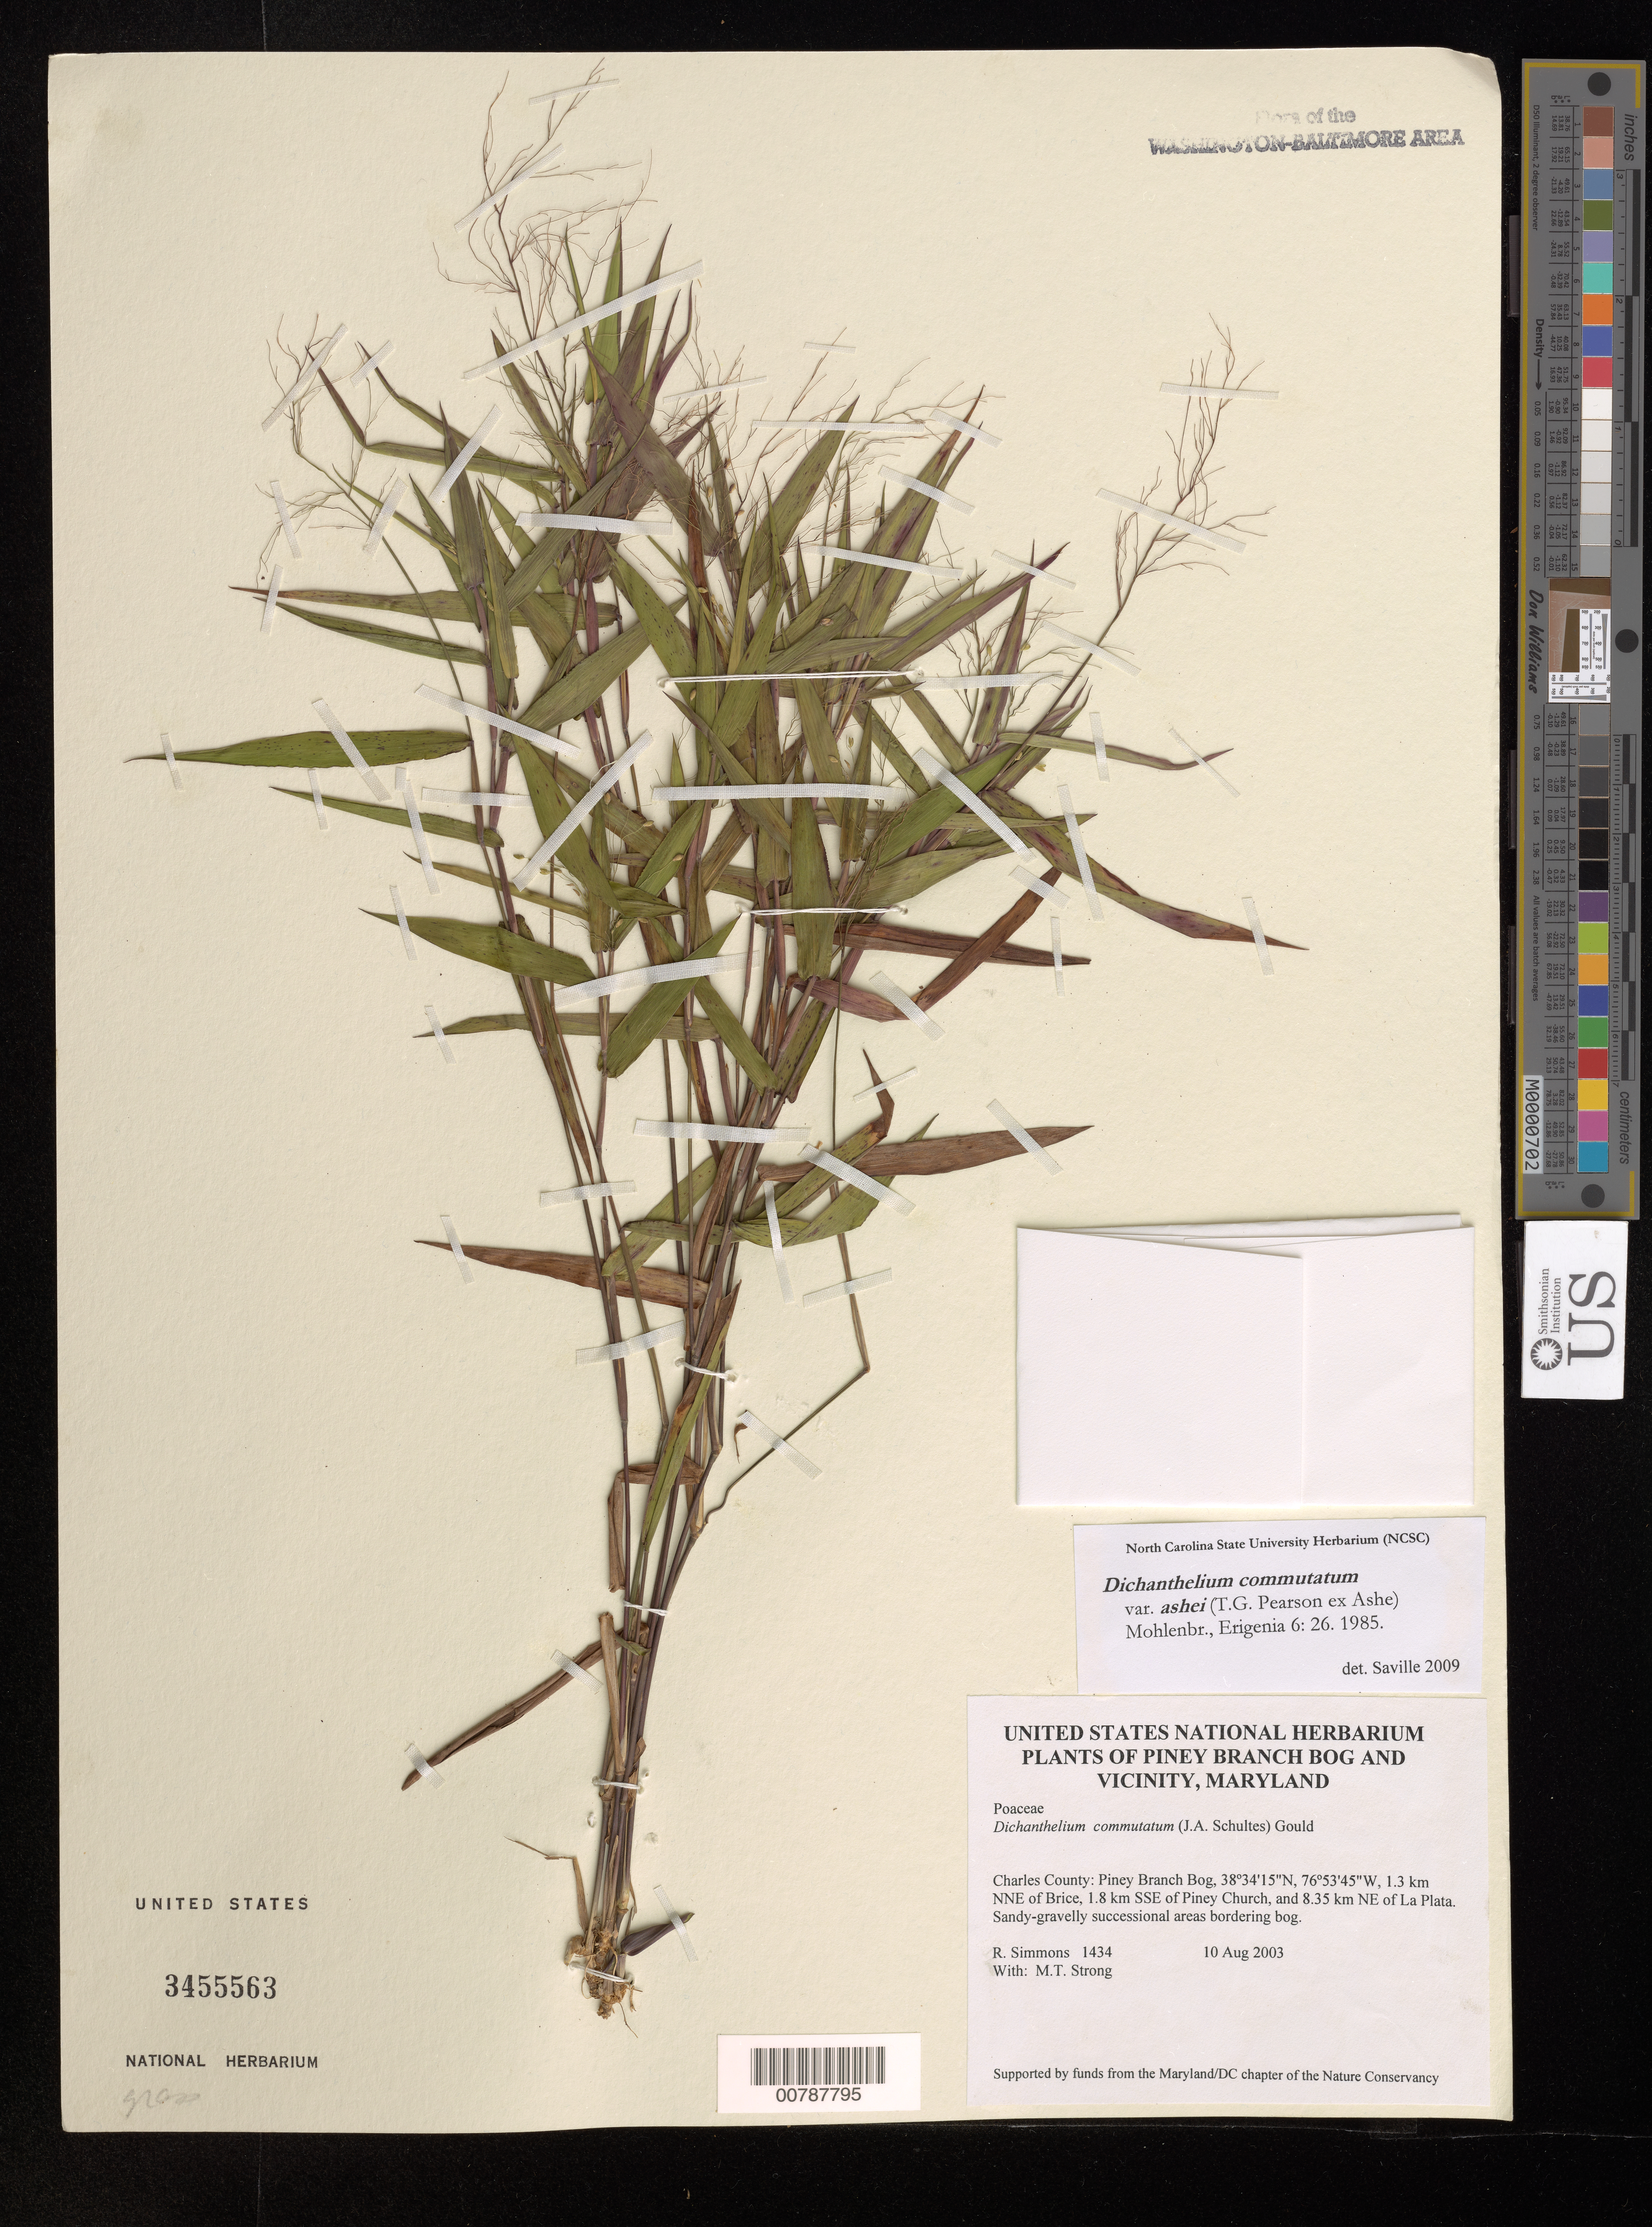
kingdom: Plantae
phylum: Tracheophyta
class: Liliopsida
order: Poales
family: Poaceae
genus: Dichanthelium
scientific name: Dichanthelium commutatum var. ashei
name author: (T.G. Pearson ex Ashe) Mohlenbr.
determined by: Saville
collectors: R. H. Simmons & M. T. Strong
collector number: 1434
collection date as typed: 10 August 2003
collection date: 2003-08-10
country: United States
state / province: Maryland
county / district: Charles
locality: Piney Branch Bog, 1.3 km NNE of Brice, 1.8 km SSE of Piney Church, and 8.35 km NE of La Plata.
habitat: Sandy-gravelly successional areas bordering bog.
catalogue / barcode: US 3455563